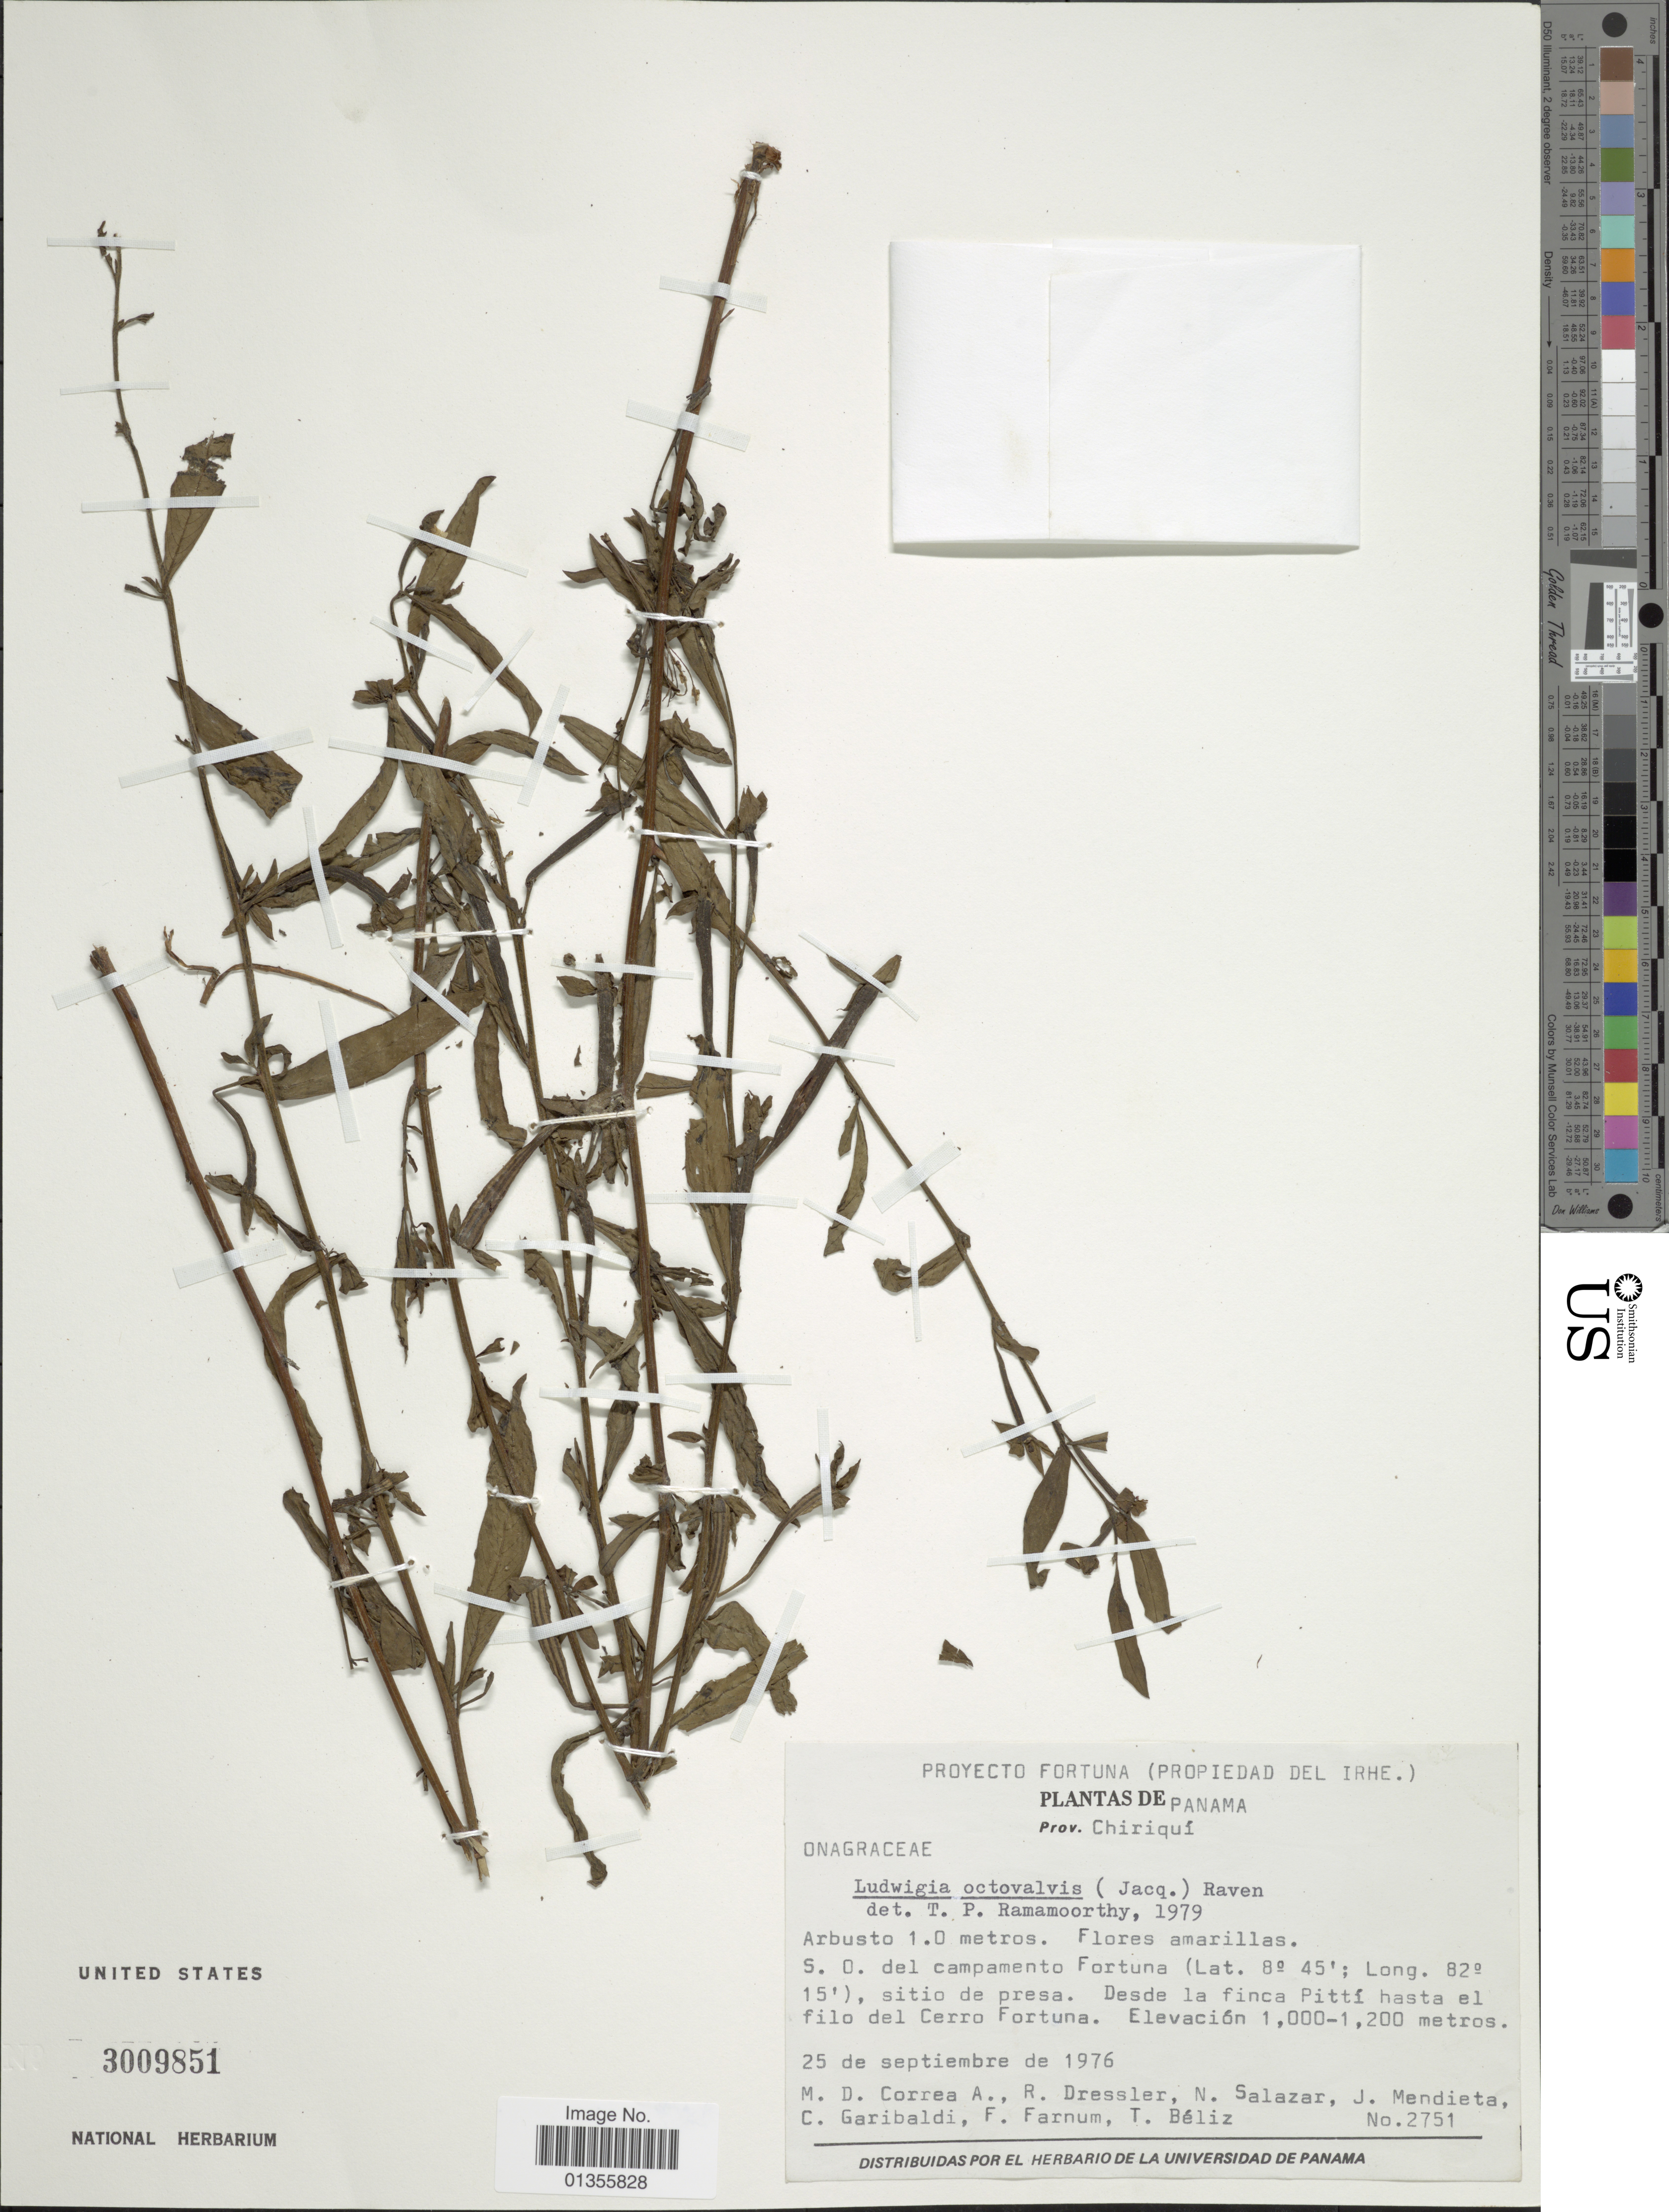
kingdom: Plantae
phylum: Tracheophyta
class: Magnoliopsida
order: Myrtales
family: Onagraceae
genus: Ludwigia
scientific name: Ludwigia octovalvis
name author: (Jacq.) P.H. Raven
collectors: M. D. Corrêa-A., R. Dressler, N. Salazar, J. Mendieta & et al.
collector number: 2751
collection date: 1976-09-25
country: Panama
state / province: Chiriqui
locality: Prov. Chiriquí. S.O. del campamento Fortuna.Desde la finca Pittí hasta el filo del Cerro Fortuna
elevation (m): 1000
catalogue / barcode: US 3009851